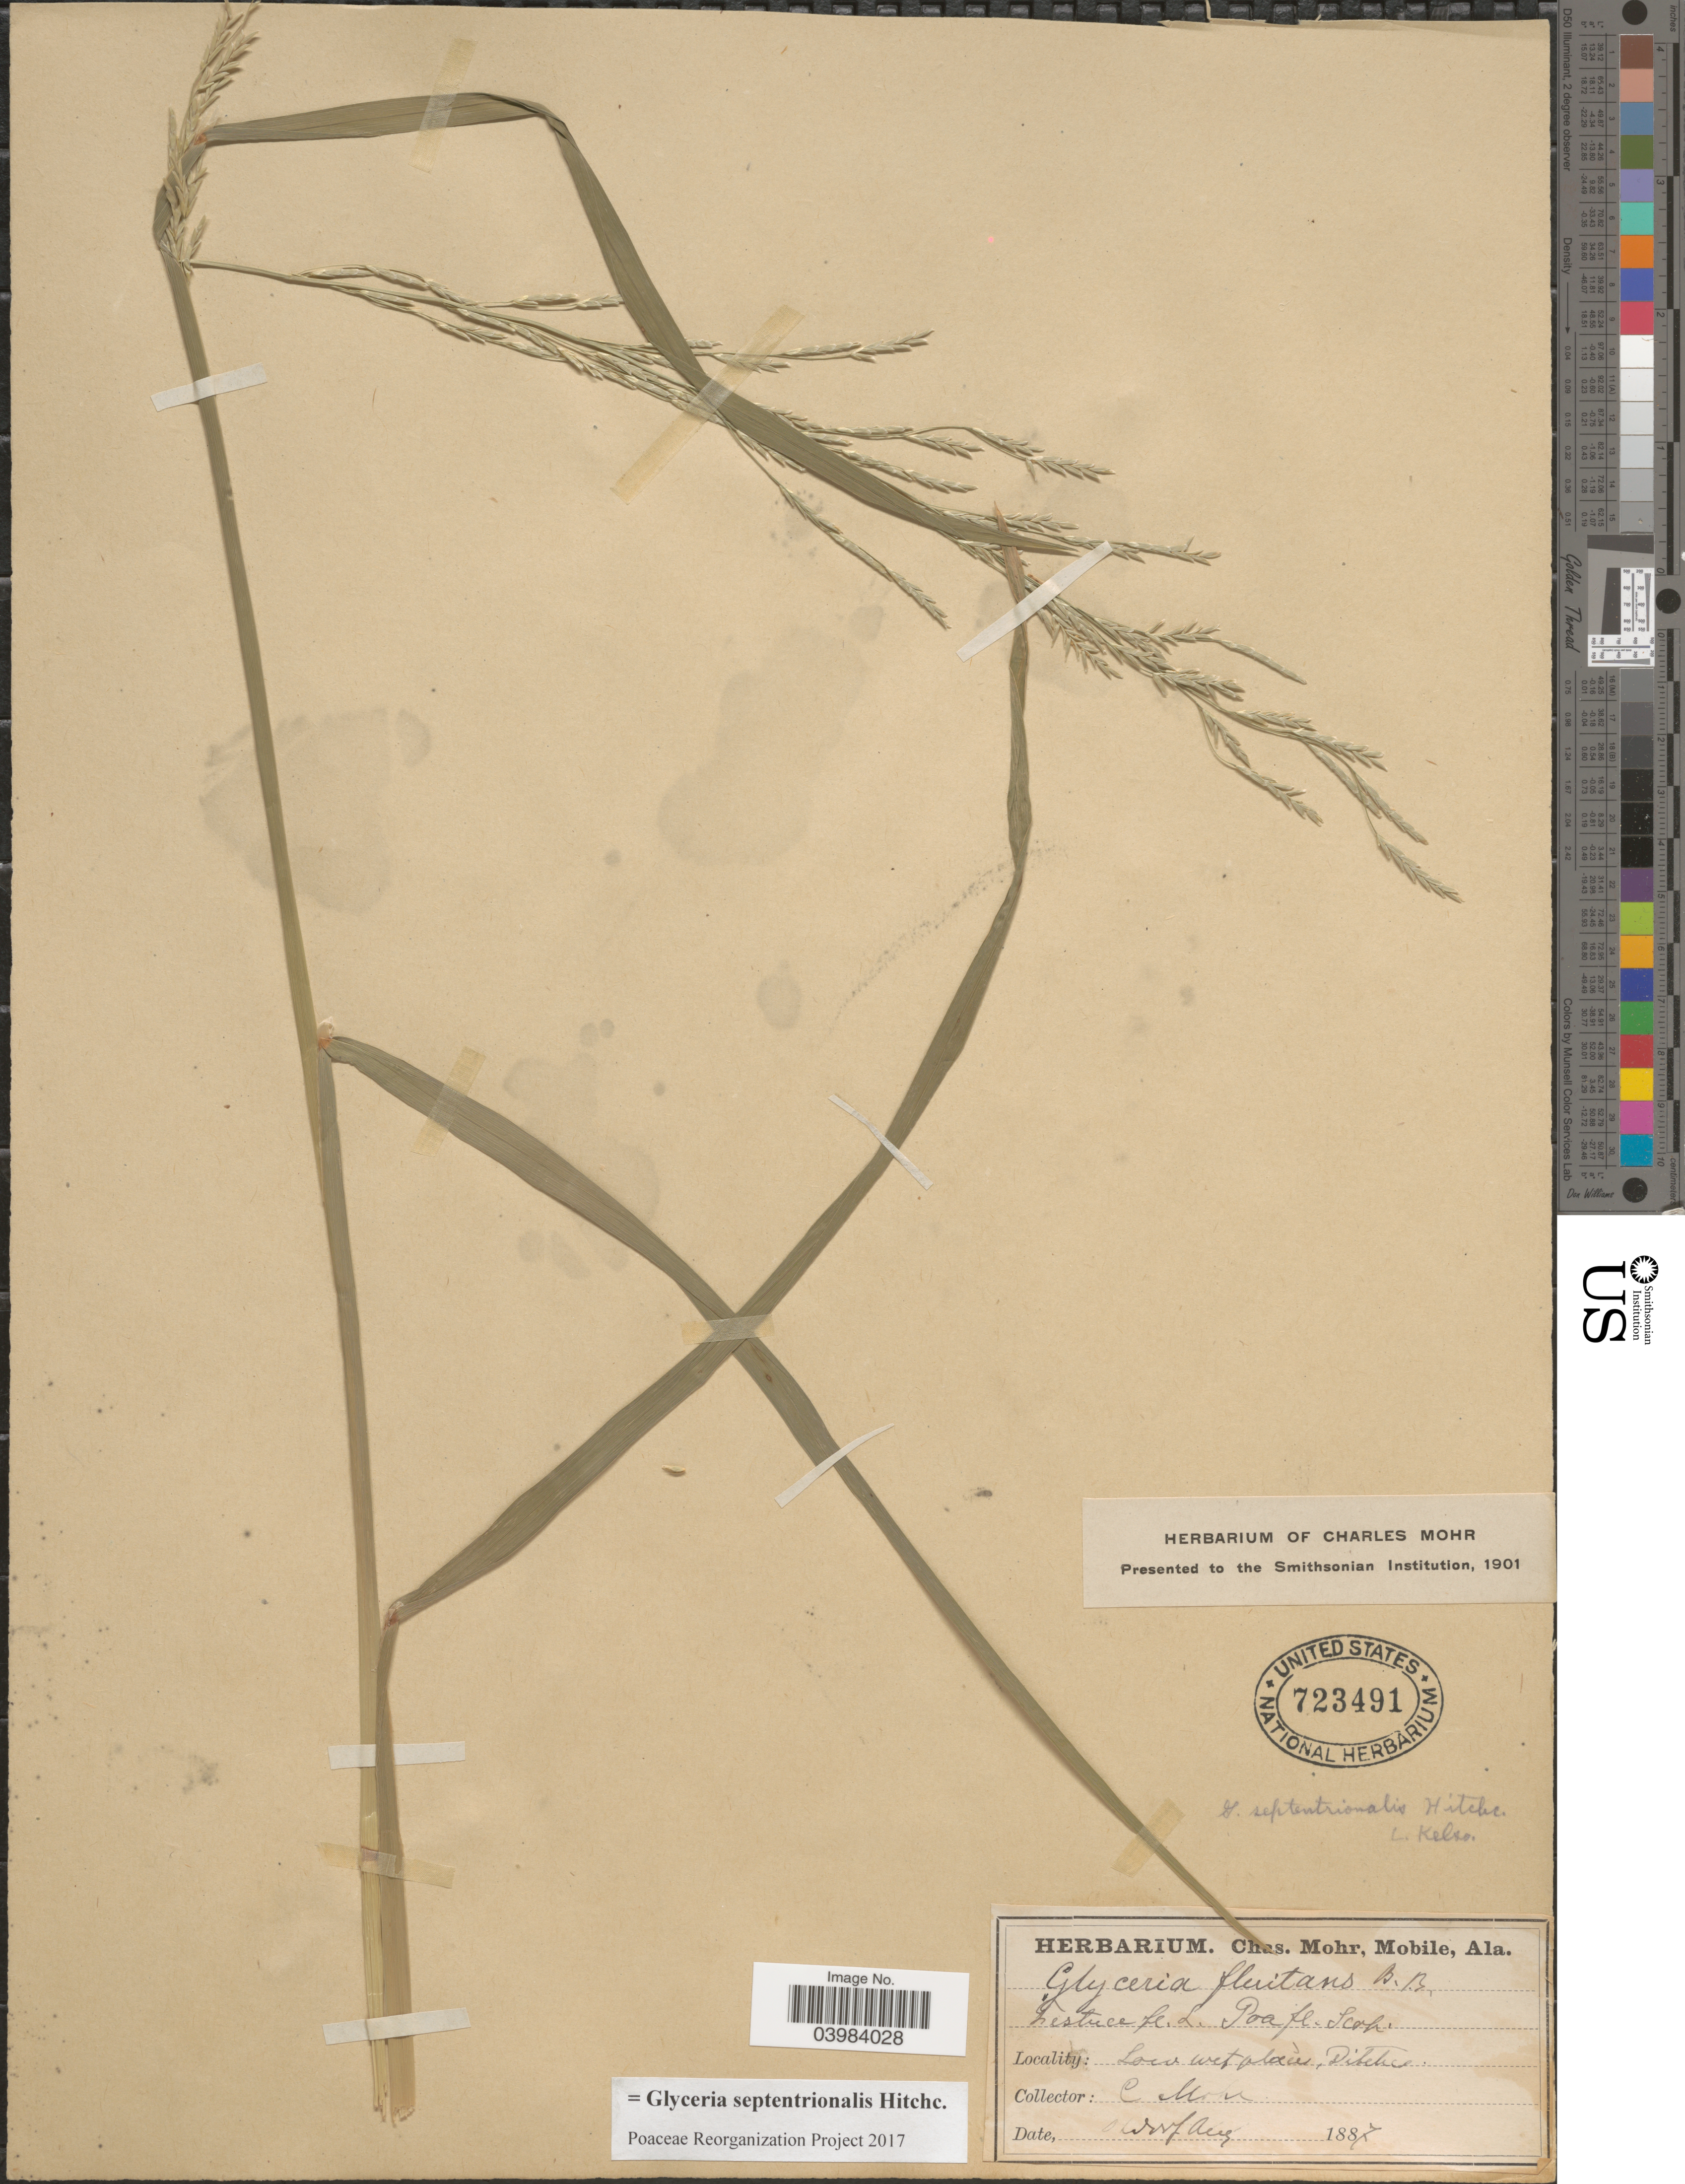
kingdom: Plantae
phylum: Tracheophyta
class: Liliopsida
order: Poales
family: Poaceae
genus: Glyceria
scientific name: Glyceria septentrionalis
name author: Hitchc.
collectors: Mohr, C. T. (herbarium)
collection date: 1887-08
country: United States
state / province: Alabama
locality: Low wet places, Ditches.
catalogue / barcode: US 723491